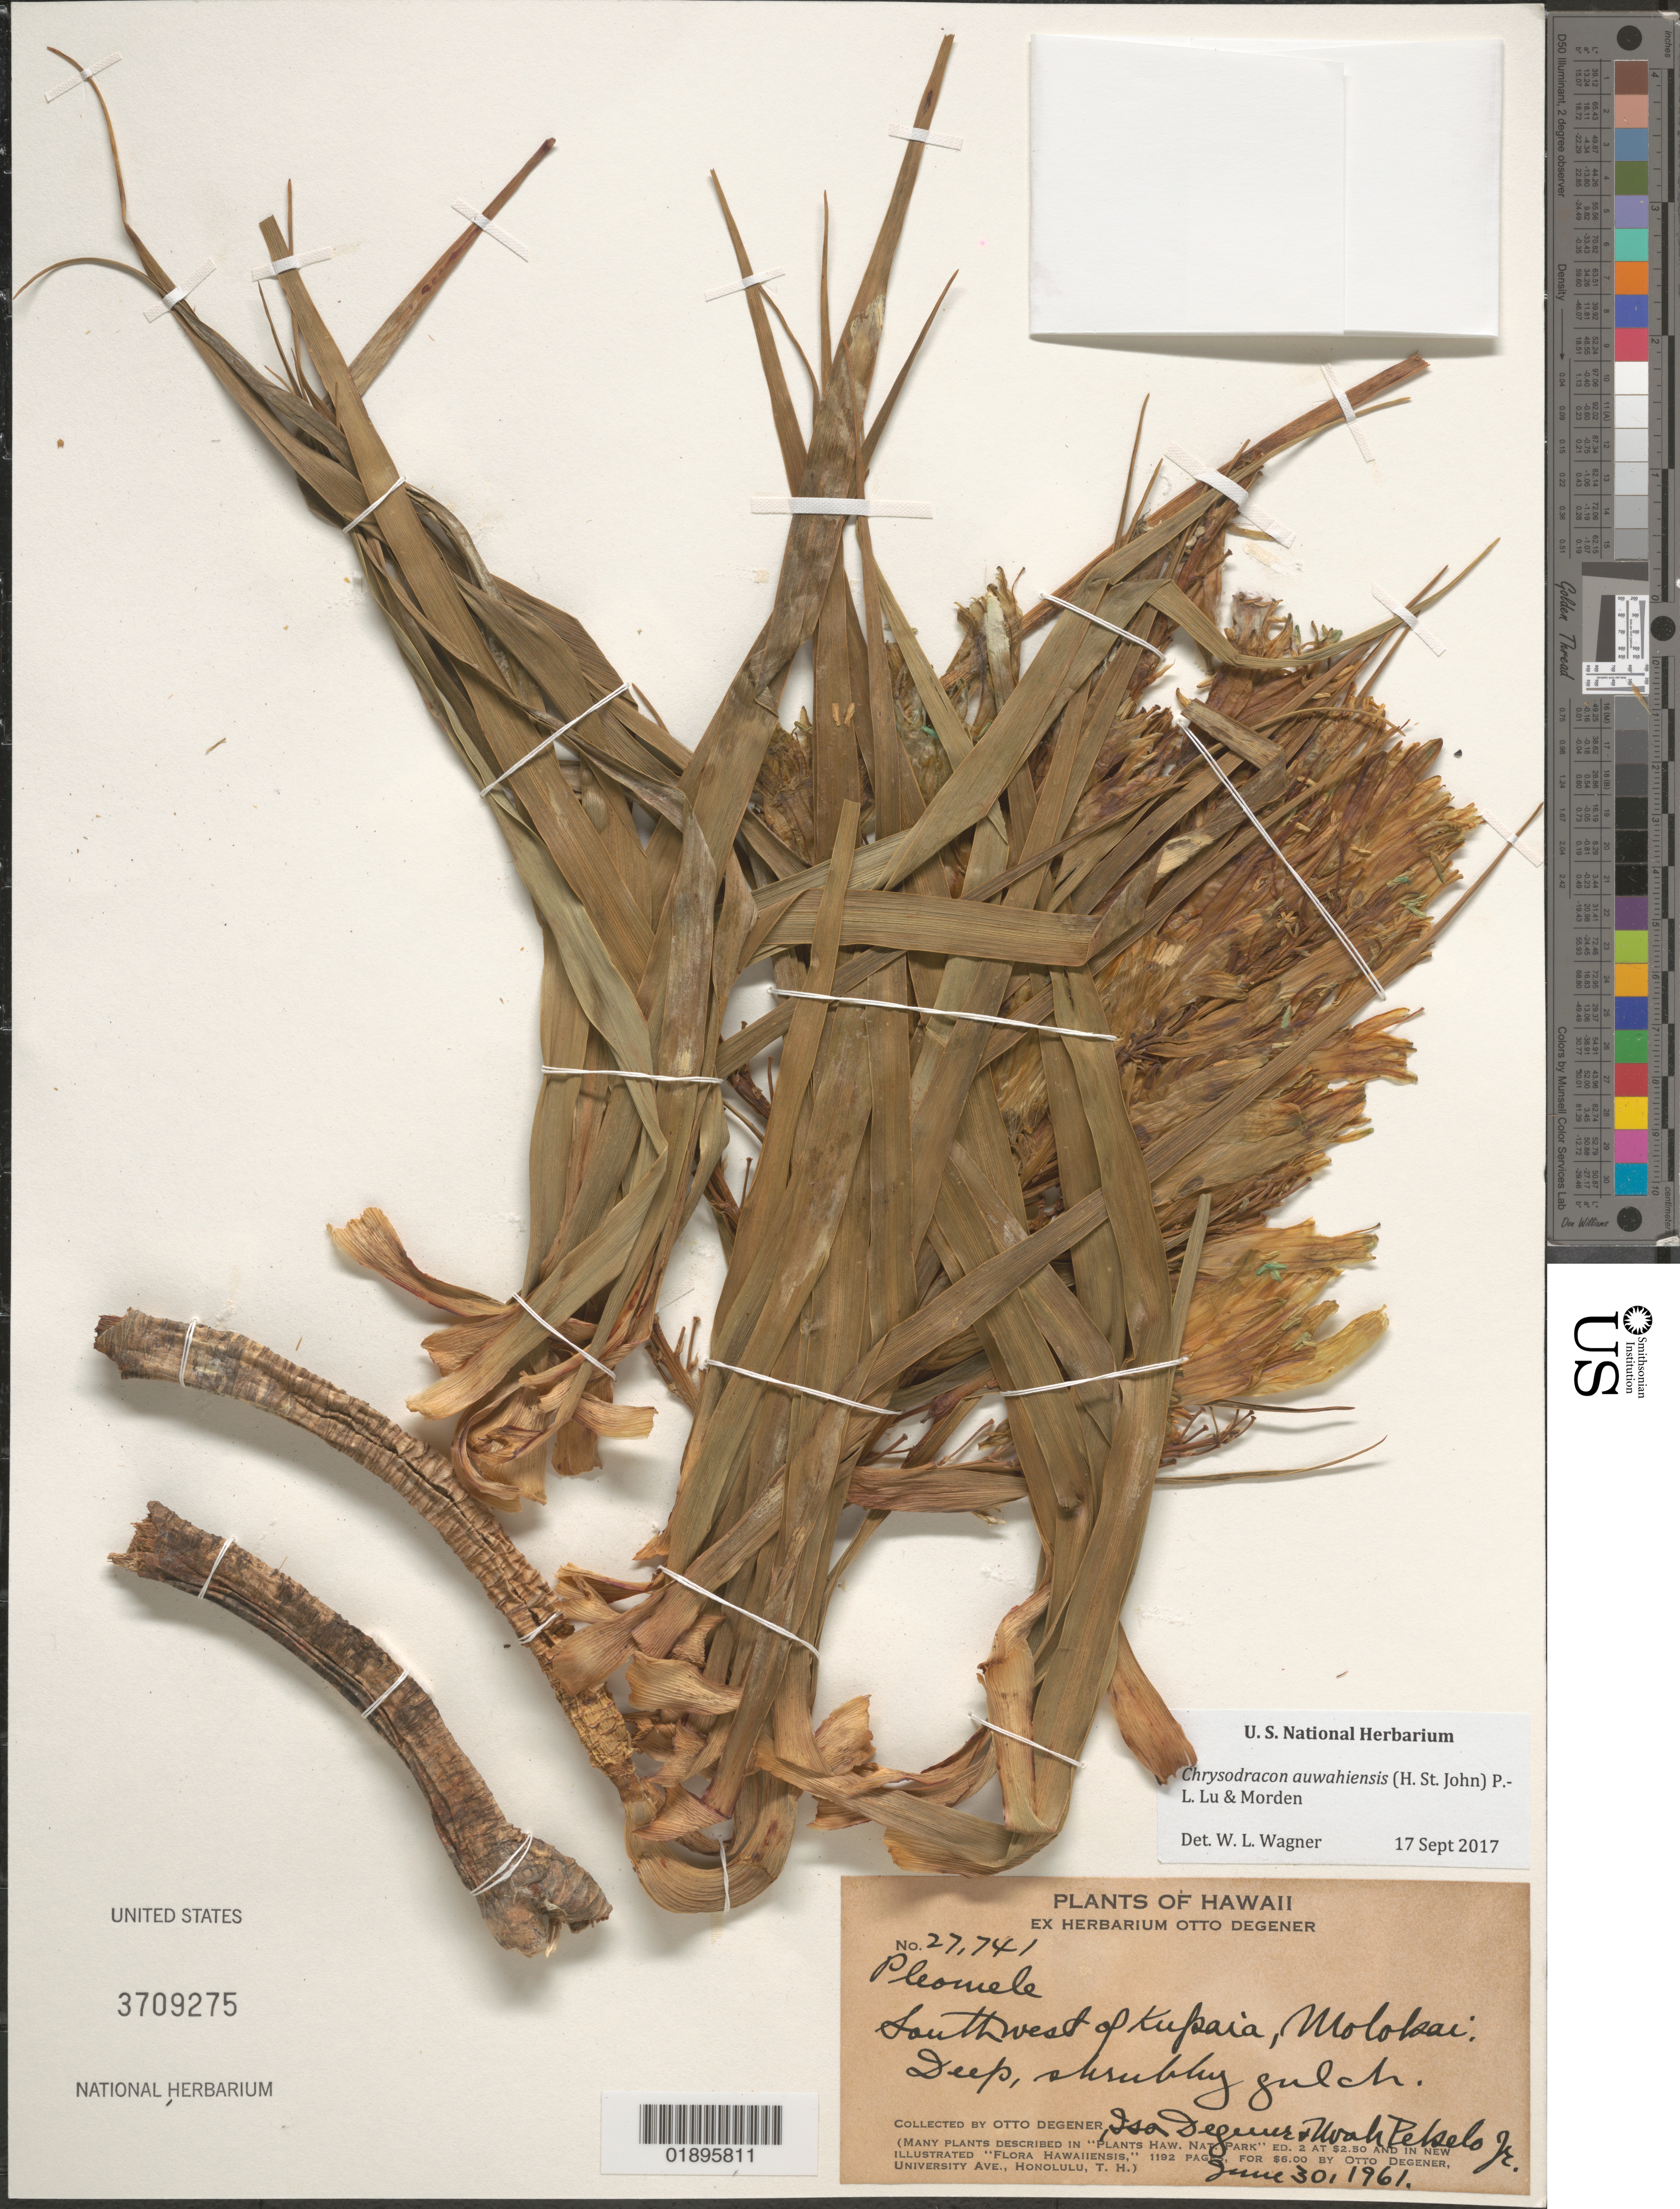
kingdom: Plantae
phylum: Tracheophyta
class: Liliopsida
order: Asparagales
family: Asparagaceae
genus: Dracaena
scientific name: Dracaena auwahiensis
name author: (H. St. John) Jankalski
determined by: Wagner, W. L., (BOT), Smithsonian Institution - National Museum of Natural History (UNITED STATES)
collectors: O. Degener, I. Degener & N. Pekelo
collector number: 27741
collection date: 1961-06-30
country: United States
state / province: Hawaii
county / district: Maui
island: Moloka'i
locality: Southwest of Kupaia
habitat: Deep, shrubby gulch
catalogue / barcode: US 3709275